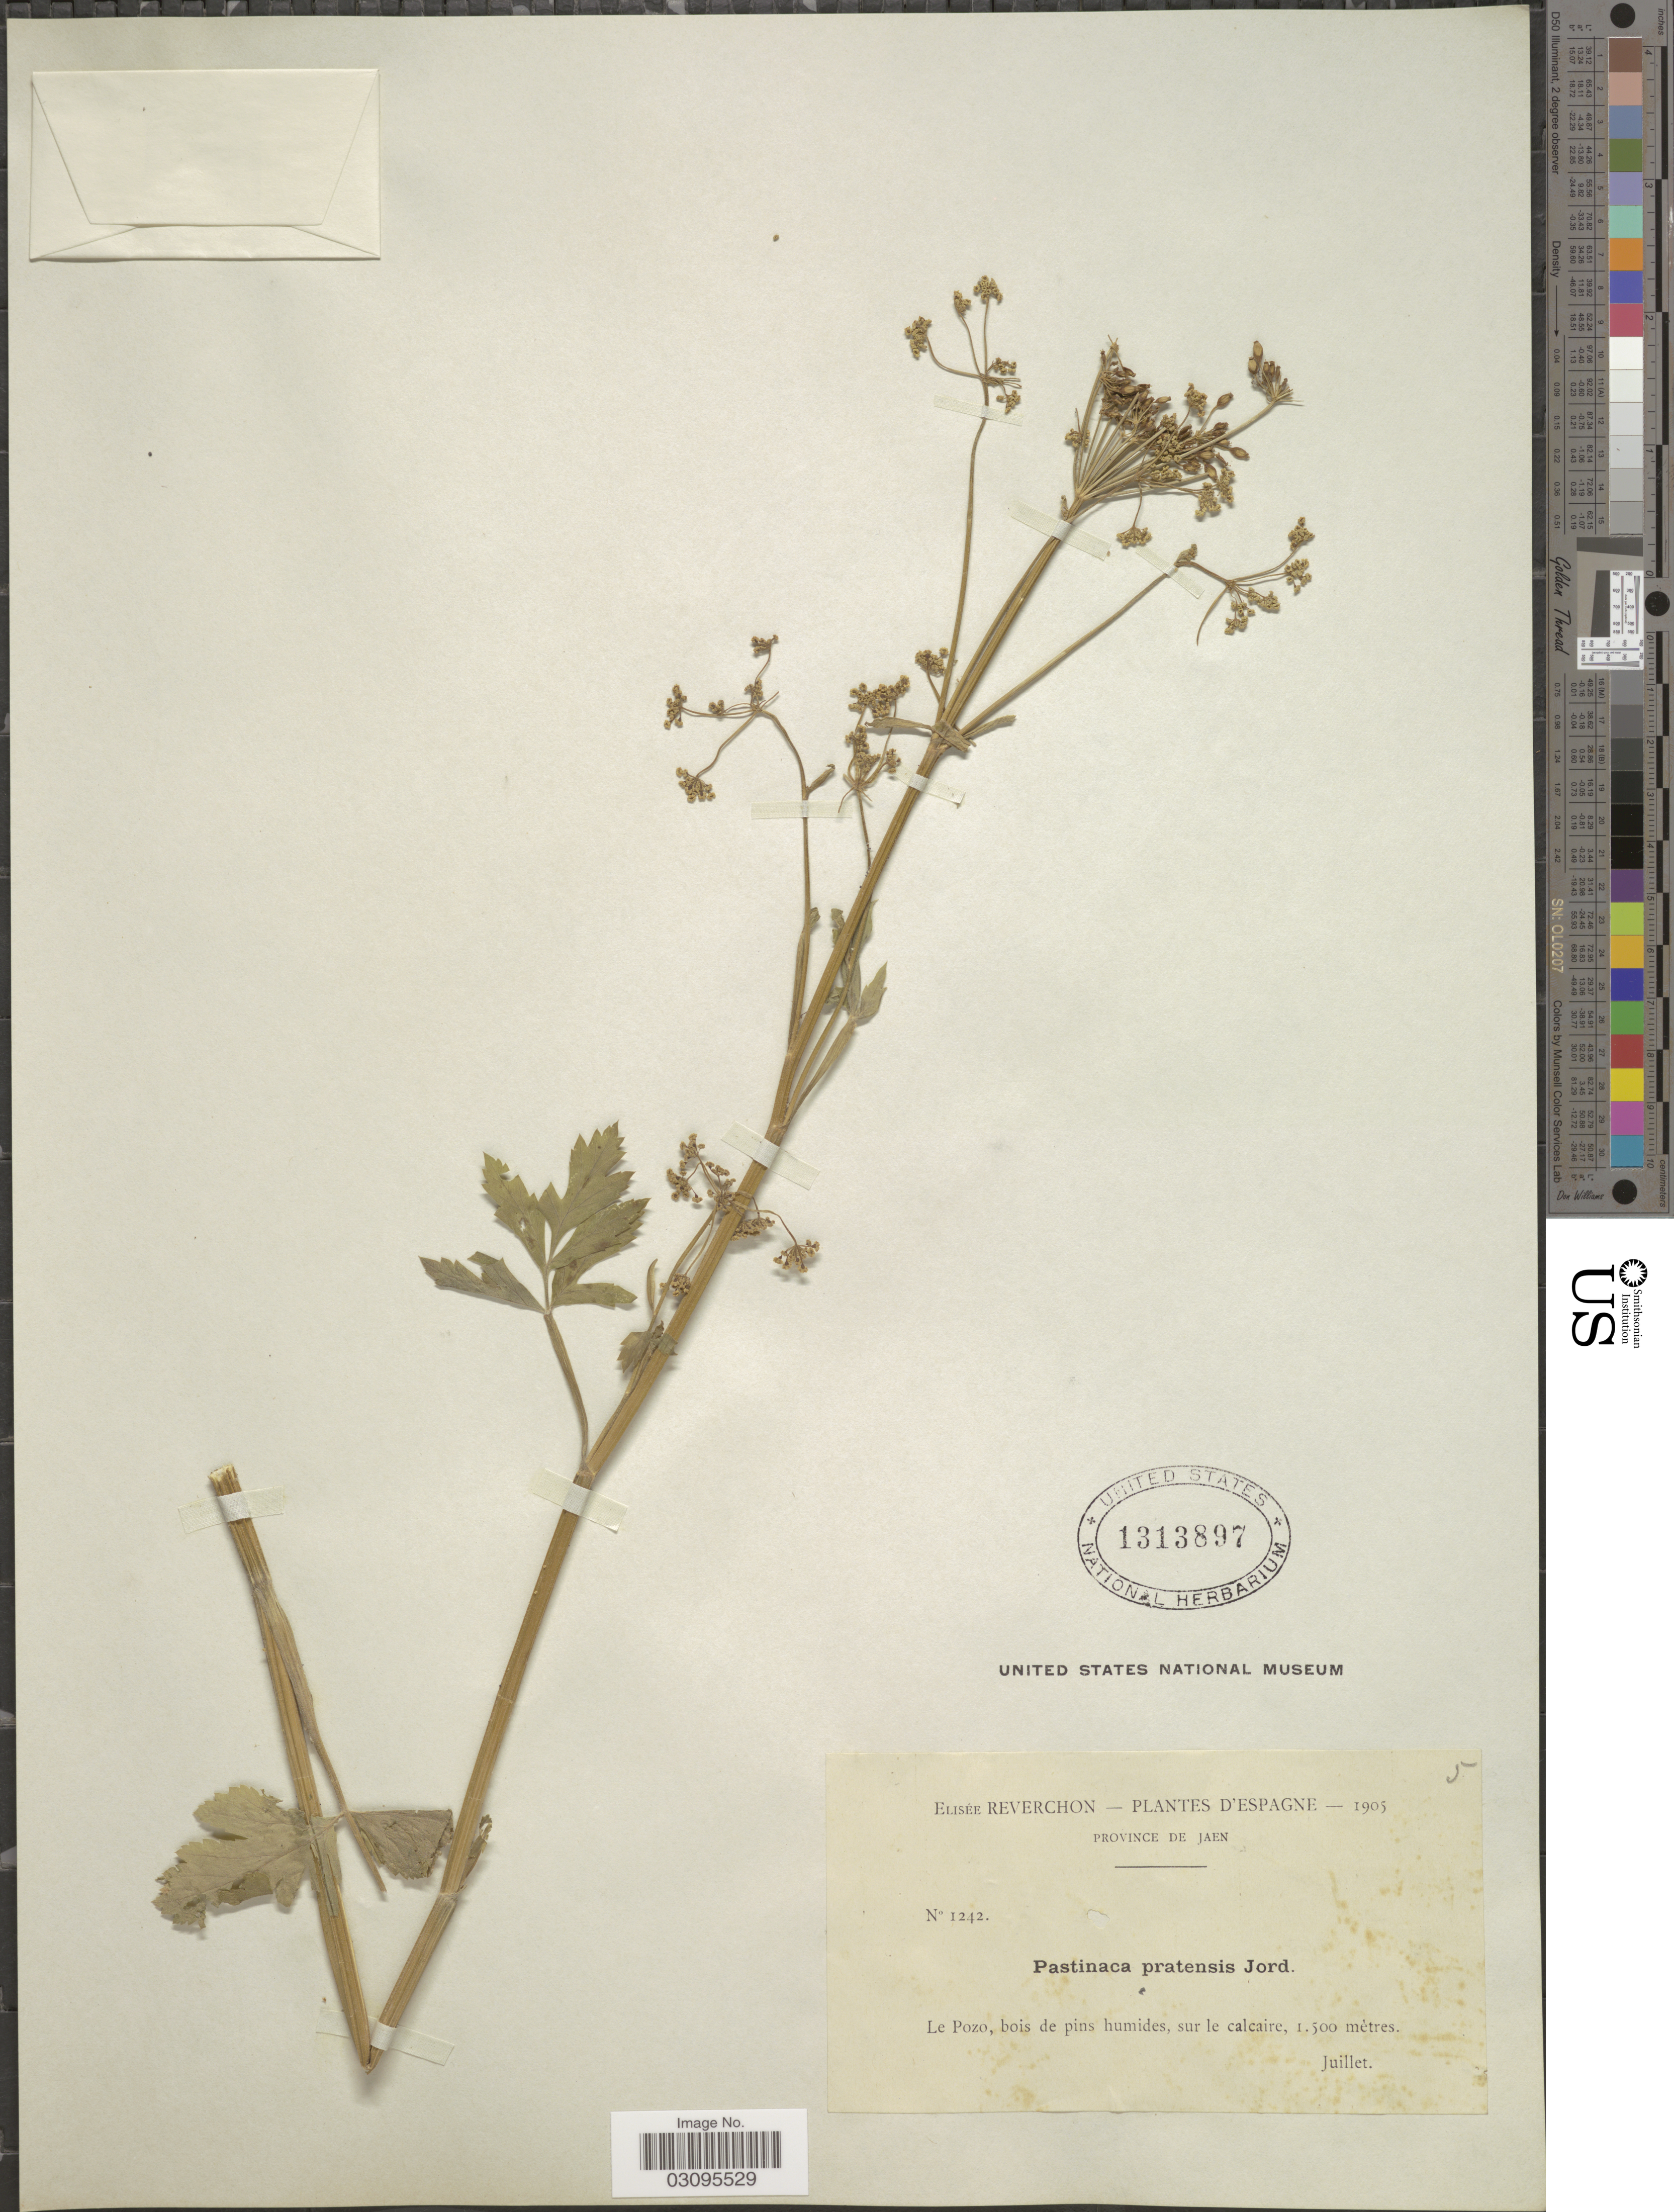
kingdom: Plantae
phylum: Tracheophyta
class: Magnoliopsida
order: Apiales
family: Apiaceae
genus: Pastinaca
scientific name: Pastinaca pratensis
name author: H. Mart.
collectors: E. Reverchon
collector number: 1242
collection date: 1905-07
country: Spain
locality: D'Espagne, Province de Jaen. Le Pozo, bois de pins humides, sur le calcaire.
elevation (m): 1500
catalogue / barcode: US 1313897